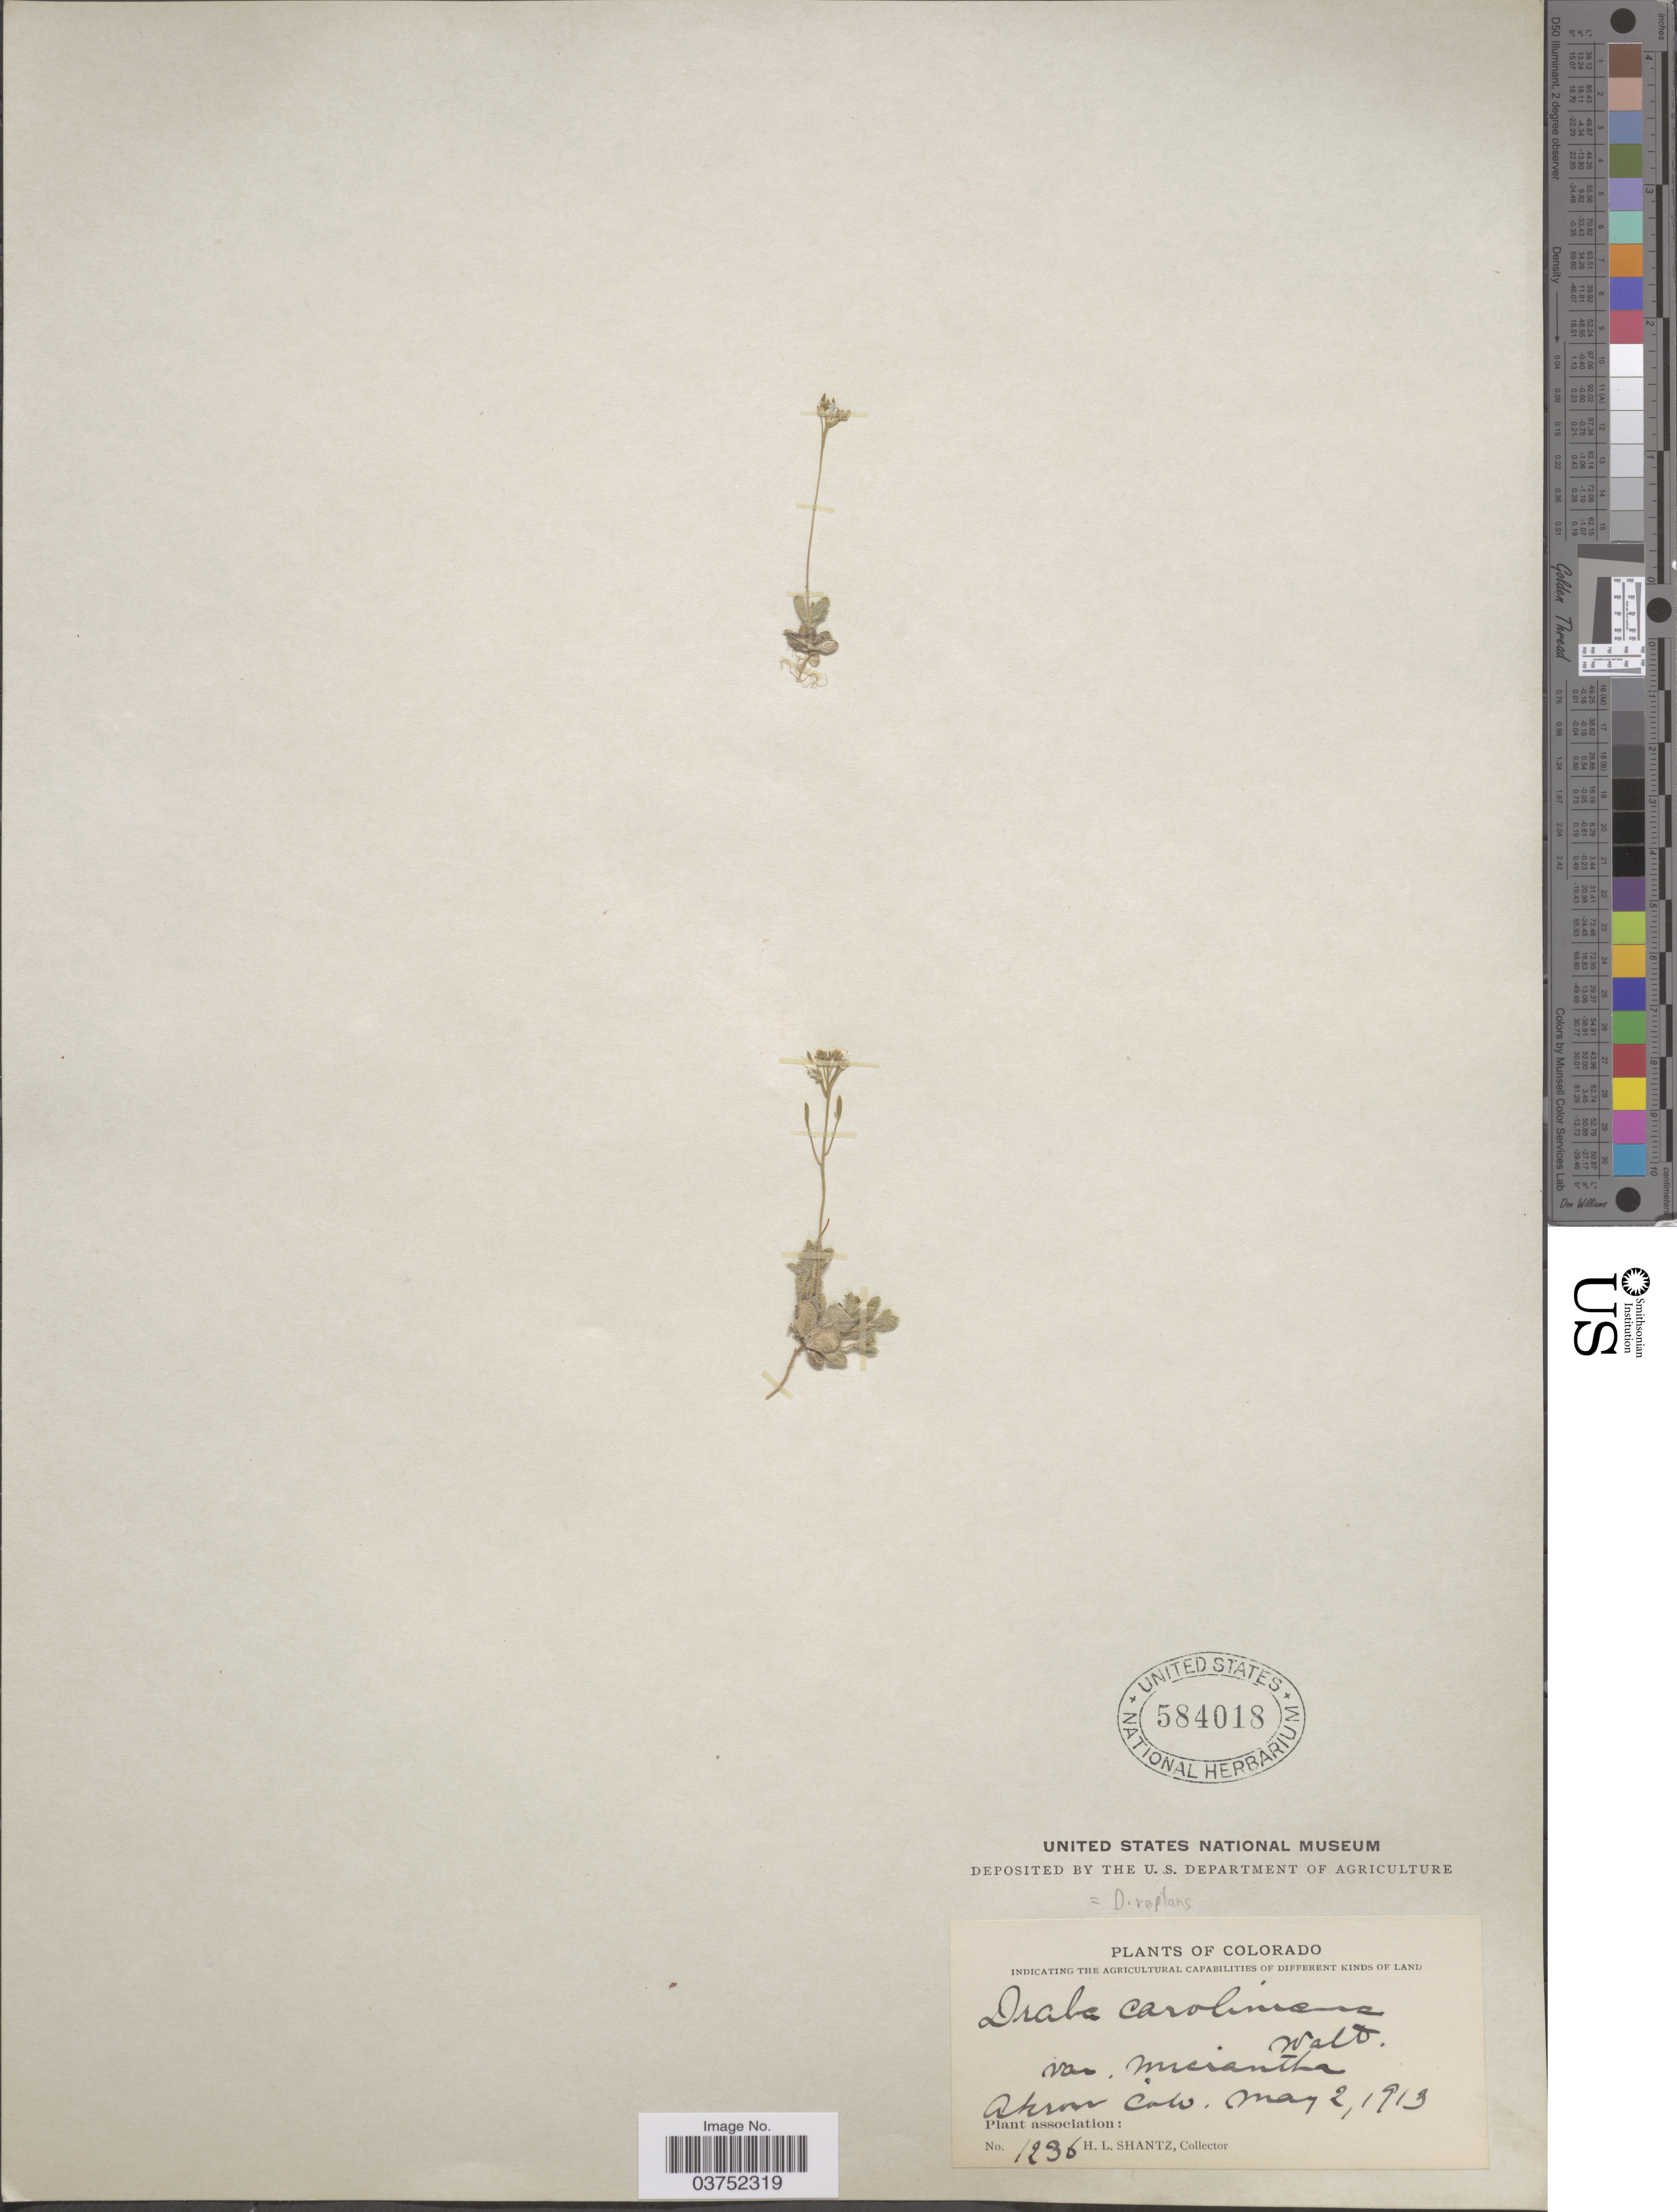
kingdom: Plantae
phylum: Tracheophyta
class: Magnoliopsida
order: Brassicales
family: Brassicaceae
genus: Draba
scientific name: Draba reptans f. micrantha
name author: (Nutt. ex Torr. & A. Gray) C.L. Hitchc.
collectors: H. Shantz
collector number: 1236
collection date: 1913-05-02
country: United States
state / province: Colorado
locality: Akron Colo.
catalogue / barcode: US 584018